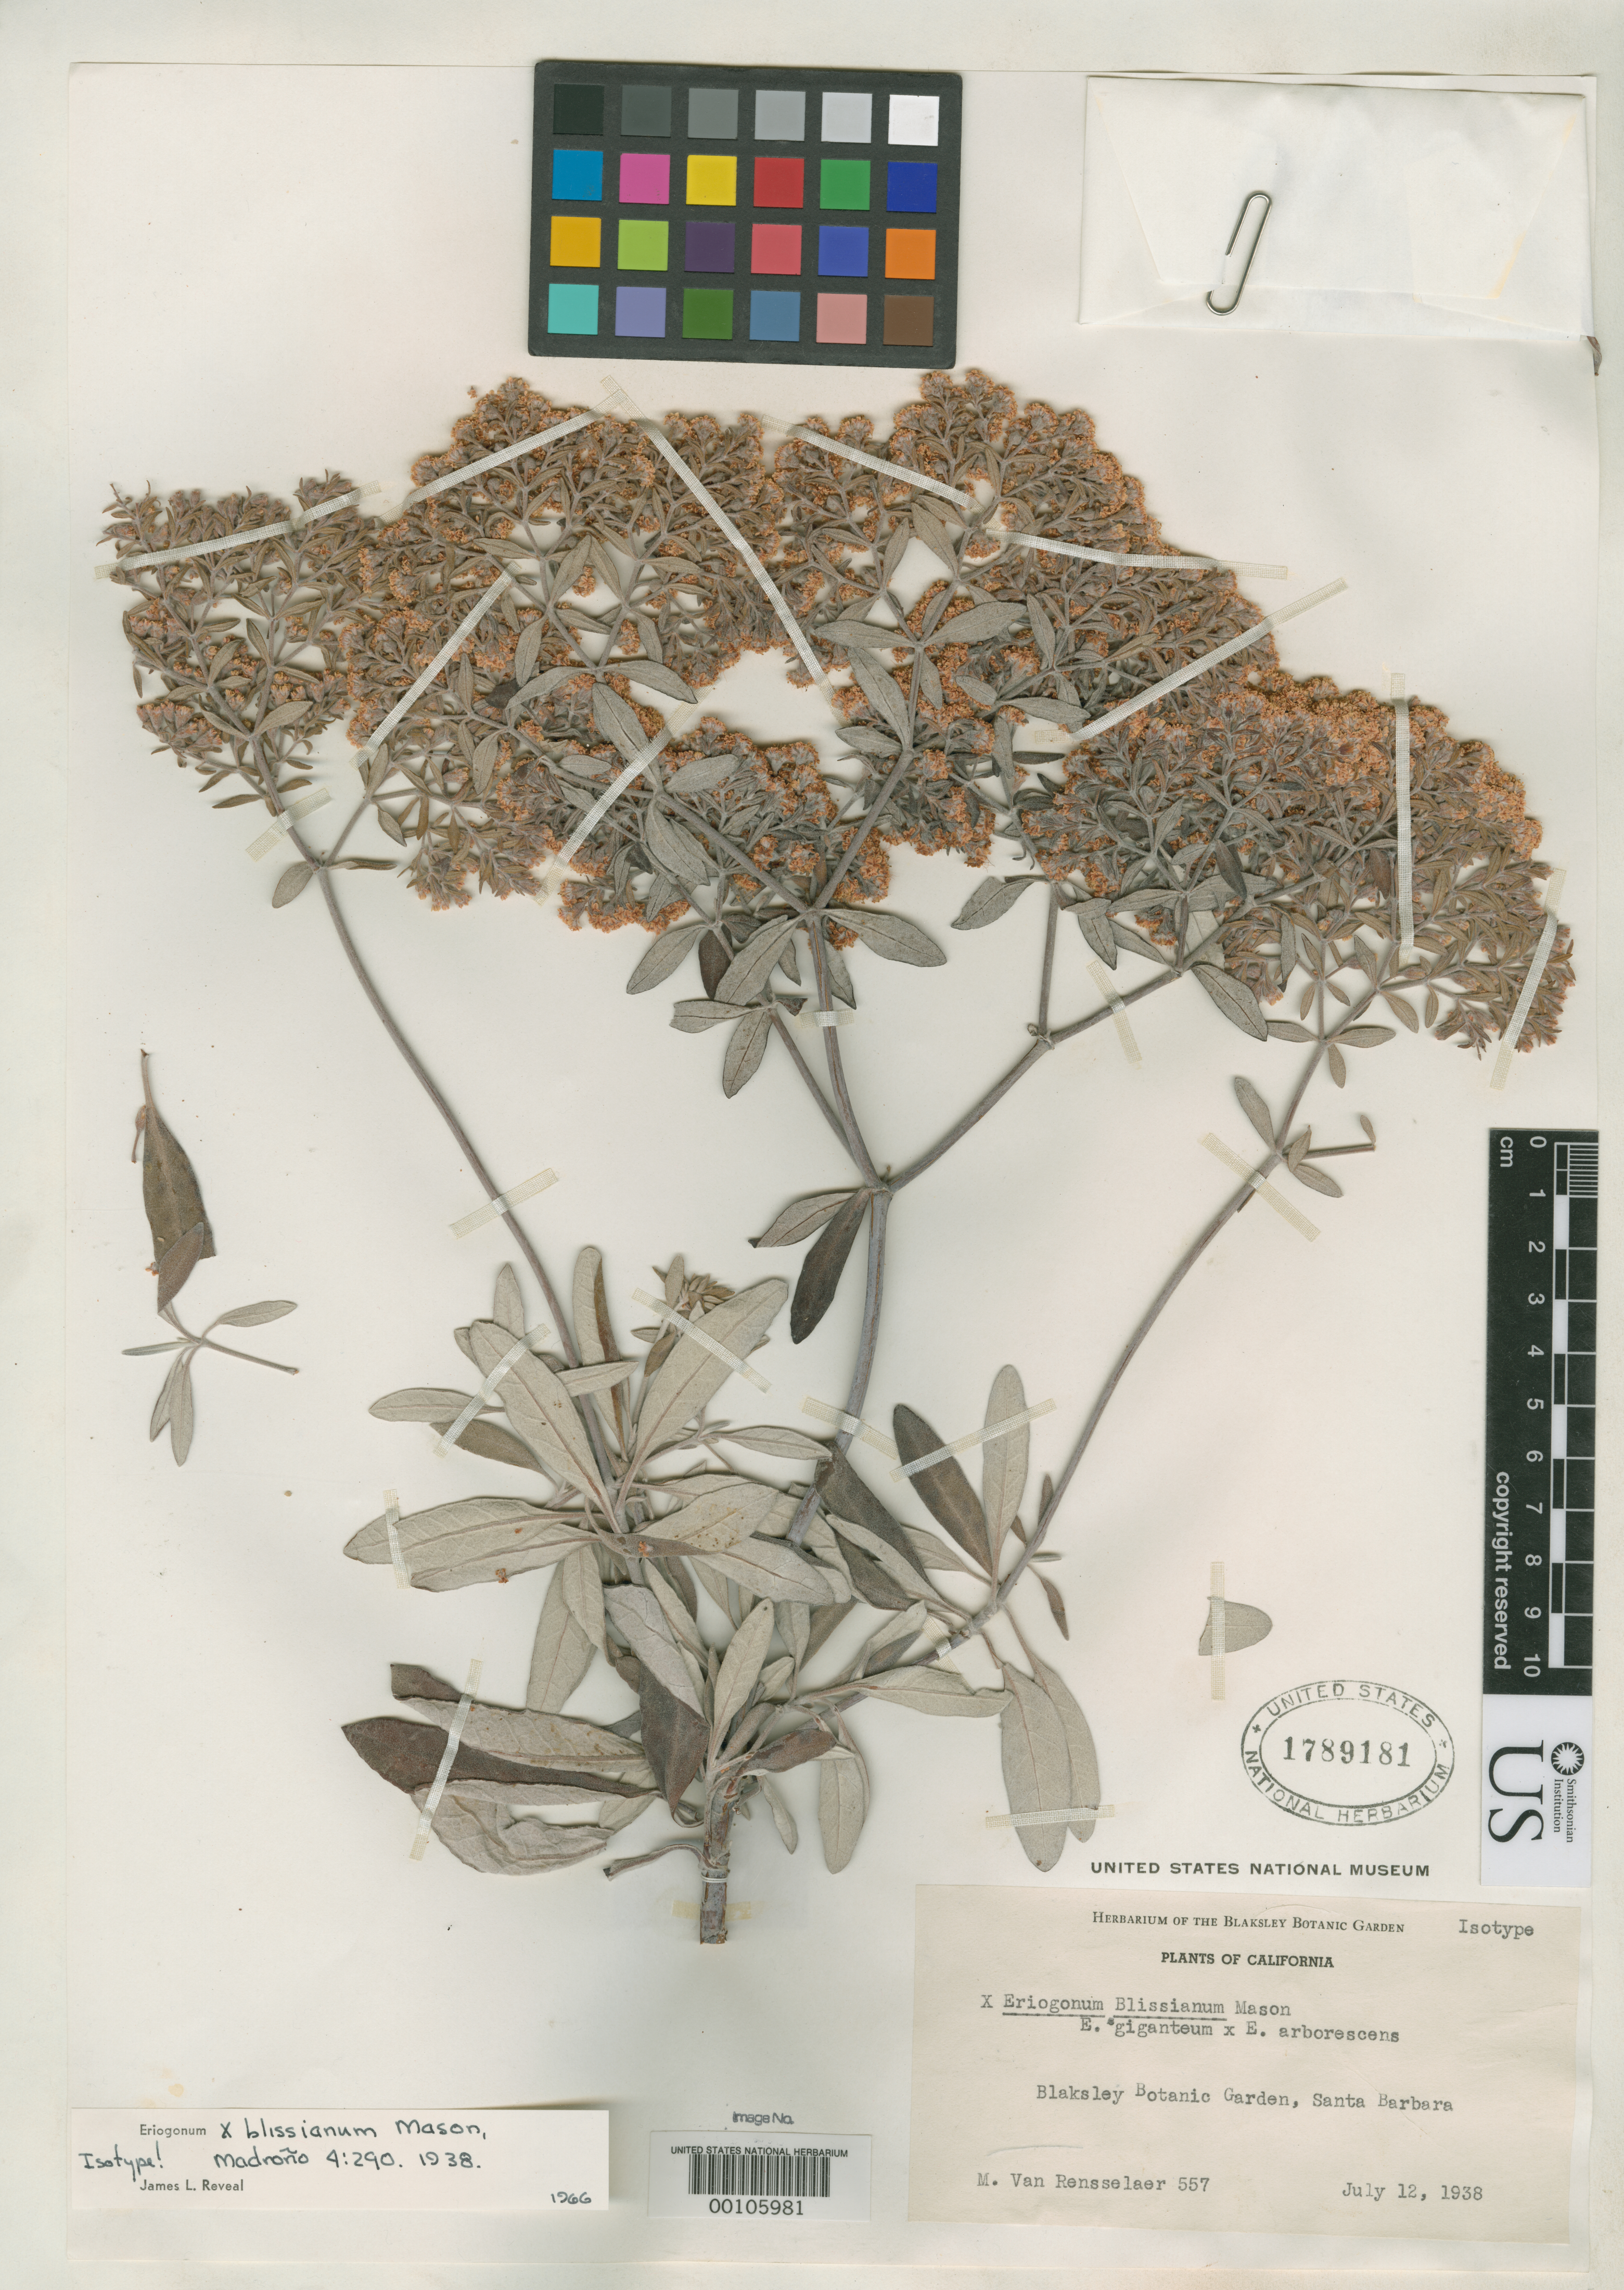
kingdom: Plantae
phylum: Tracheophyta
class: Magnoliopsida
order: Caryophyllales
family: Polygonaceae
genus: Eriogonum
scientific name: Eriogonum x blissianum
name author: H. Mason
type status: Isotype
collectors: M. van Rensselaer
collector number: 557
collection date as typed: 12 Jul 1938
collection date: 1938-07-12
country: United States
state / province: California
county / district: Santa Barbara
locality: Santa Barbara, Blaksley Bot. Gard.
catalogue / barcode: US 1789181